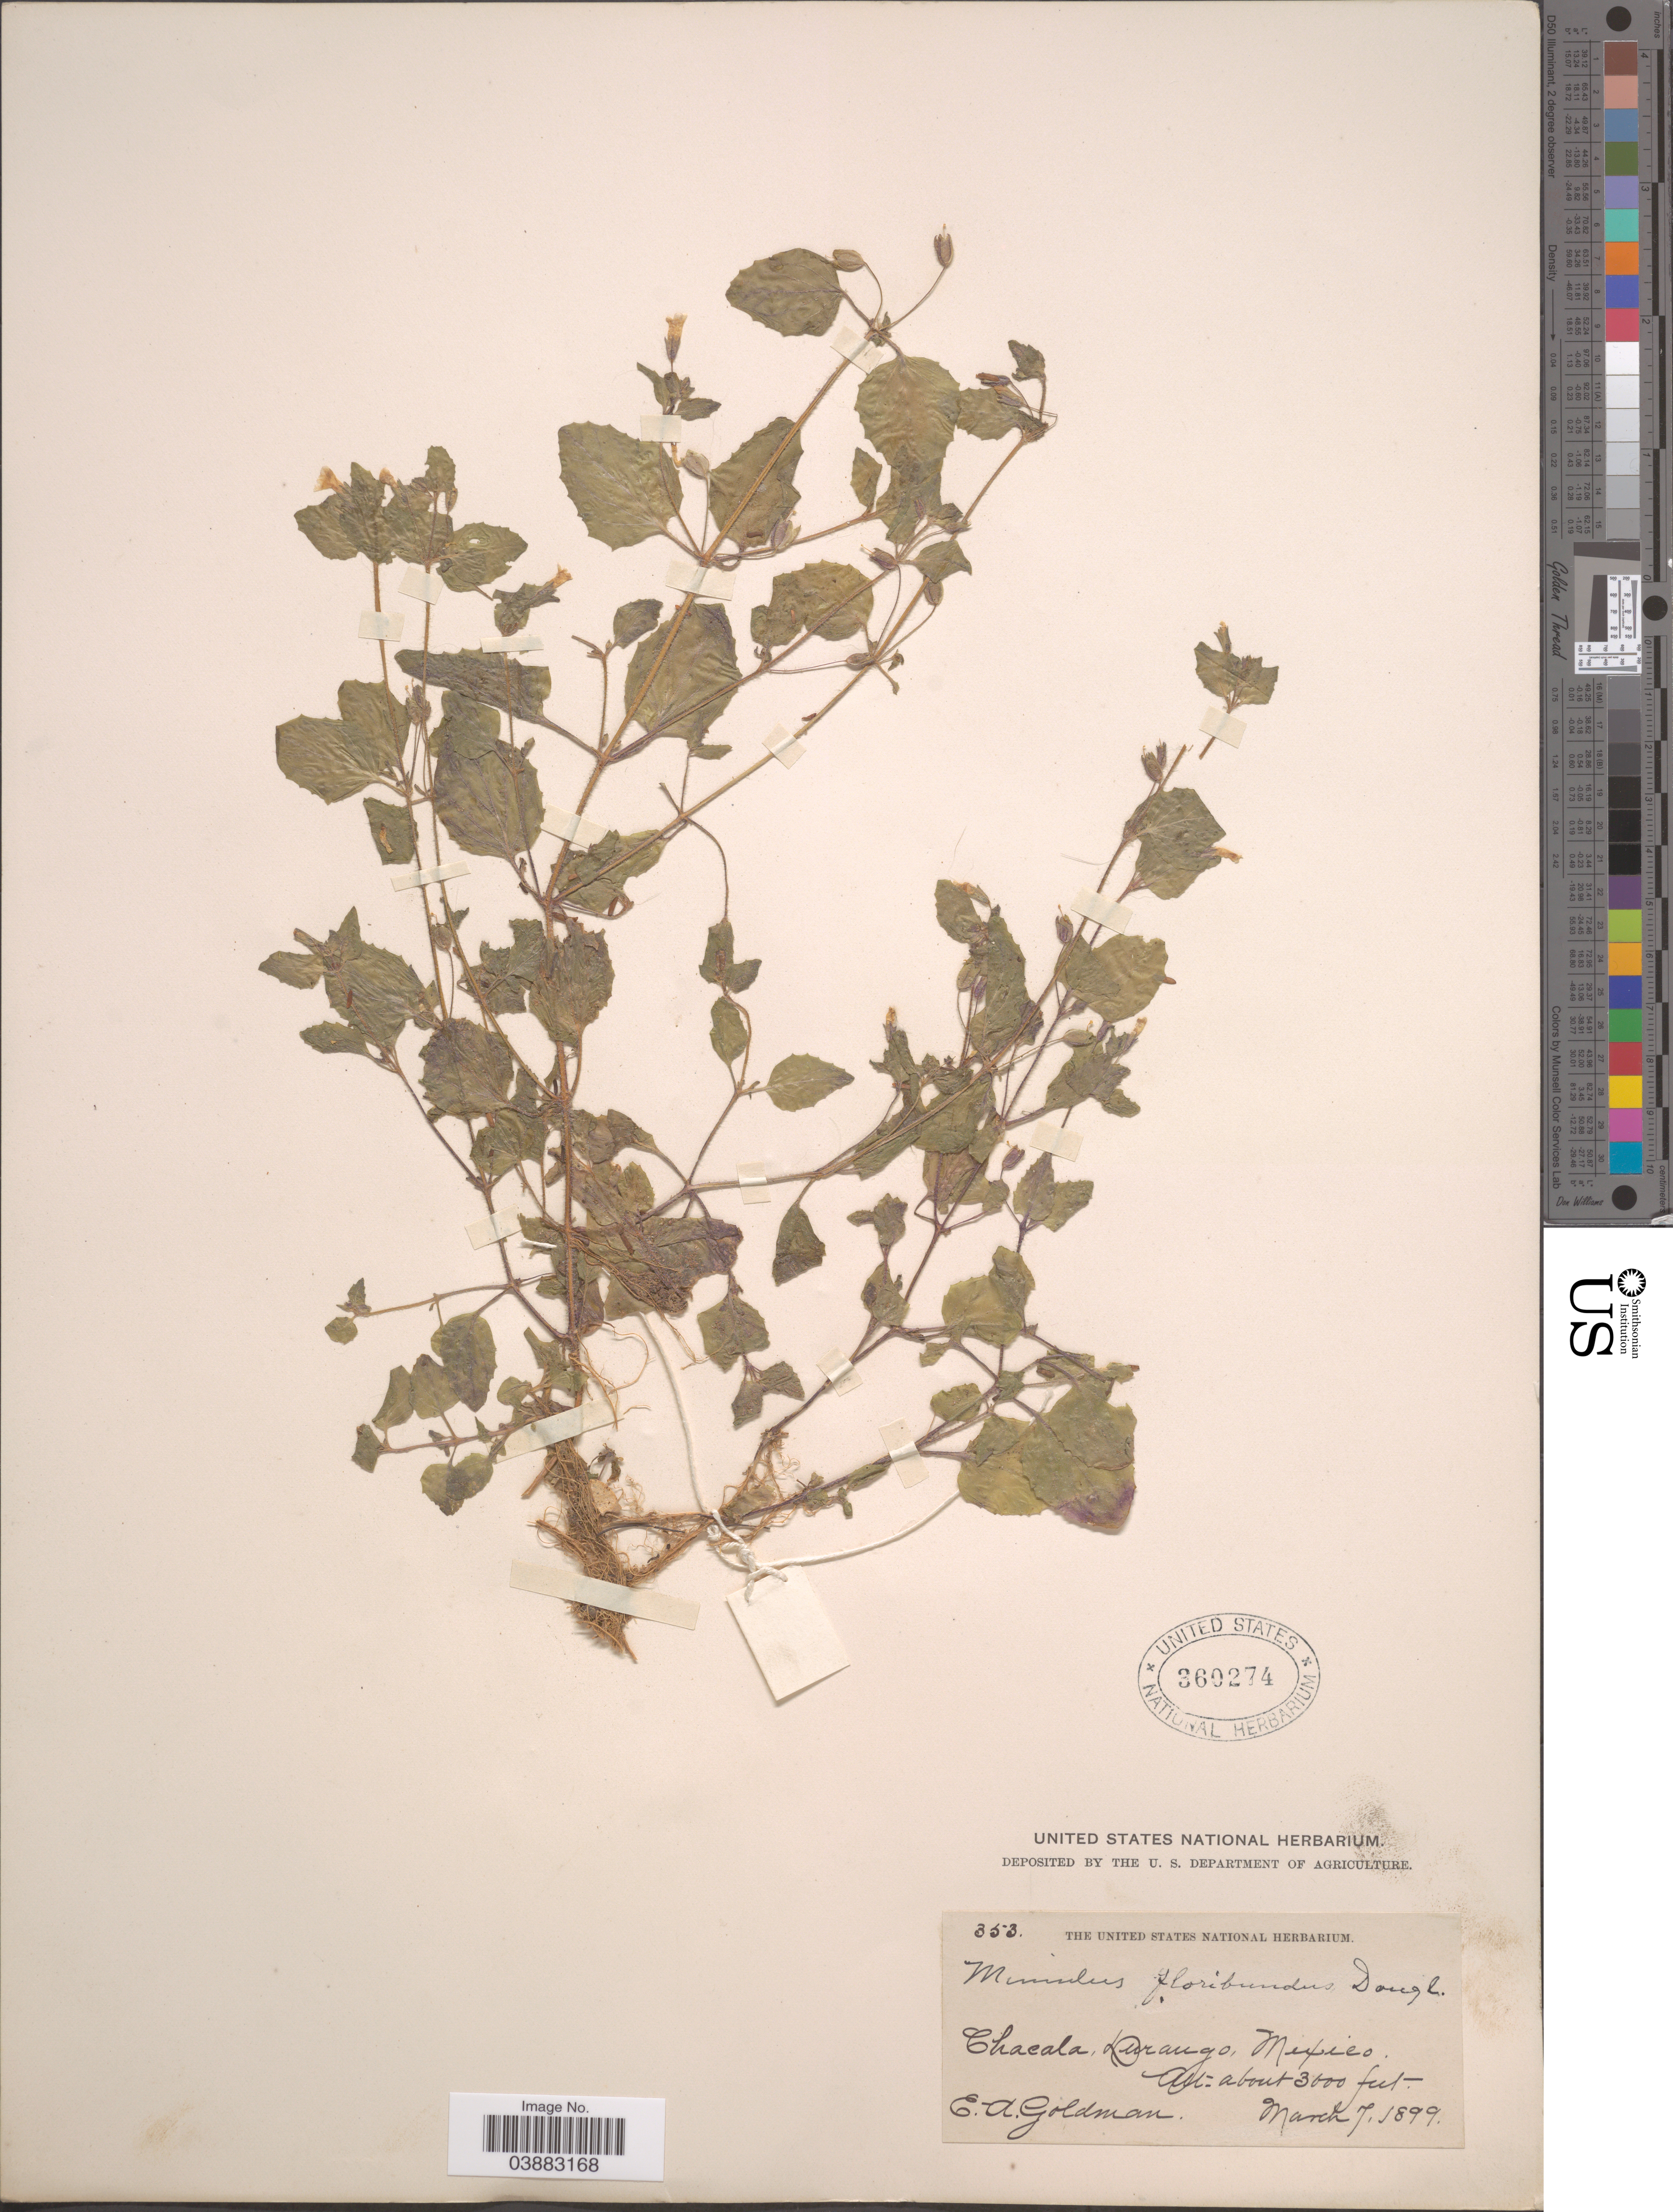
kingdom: Plantae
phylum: Tracheophyta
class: Magnoliopsida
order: Lamiales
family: Phrymaceae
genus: Mimulus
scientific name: Mimulus floribundus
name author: Douglas ex Lindl.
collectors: E. A. Goldman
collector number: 353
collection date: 1899-03-07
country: Mexico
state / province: Durango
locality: Chacala.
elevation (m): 1097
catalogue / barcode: US 360274